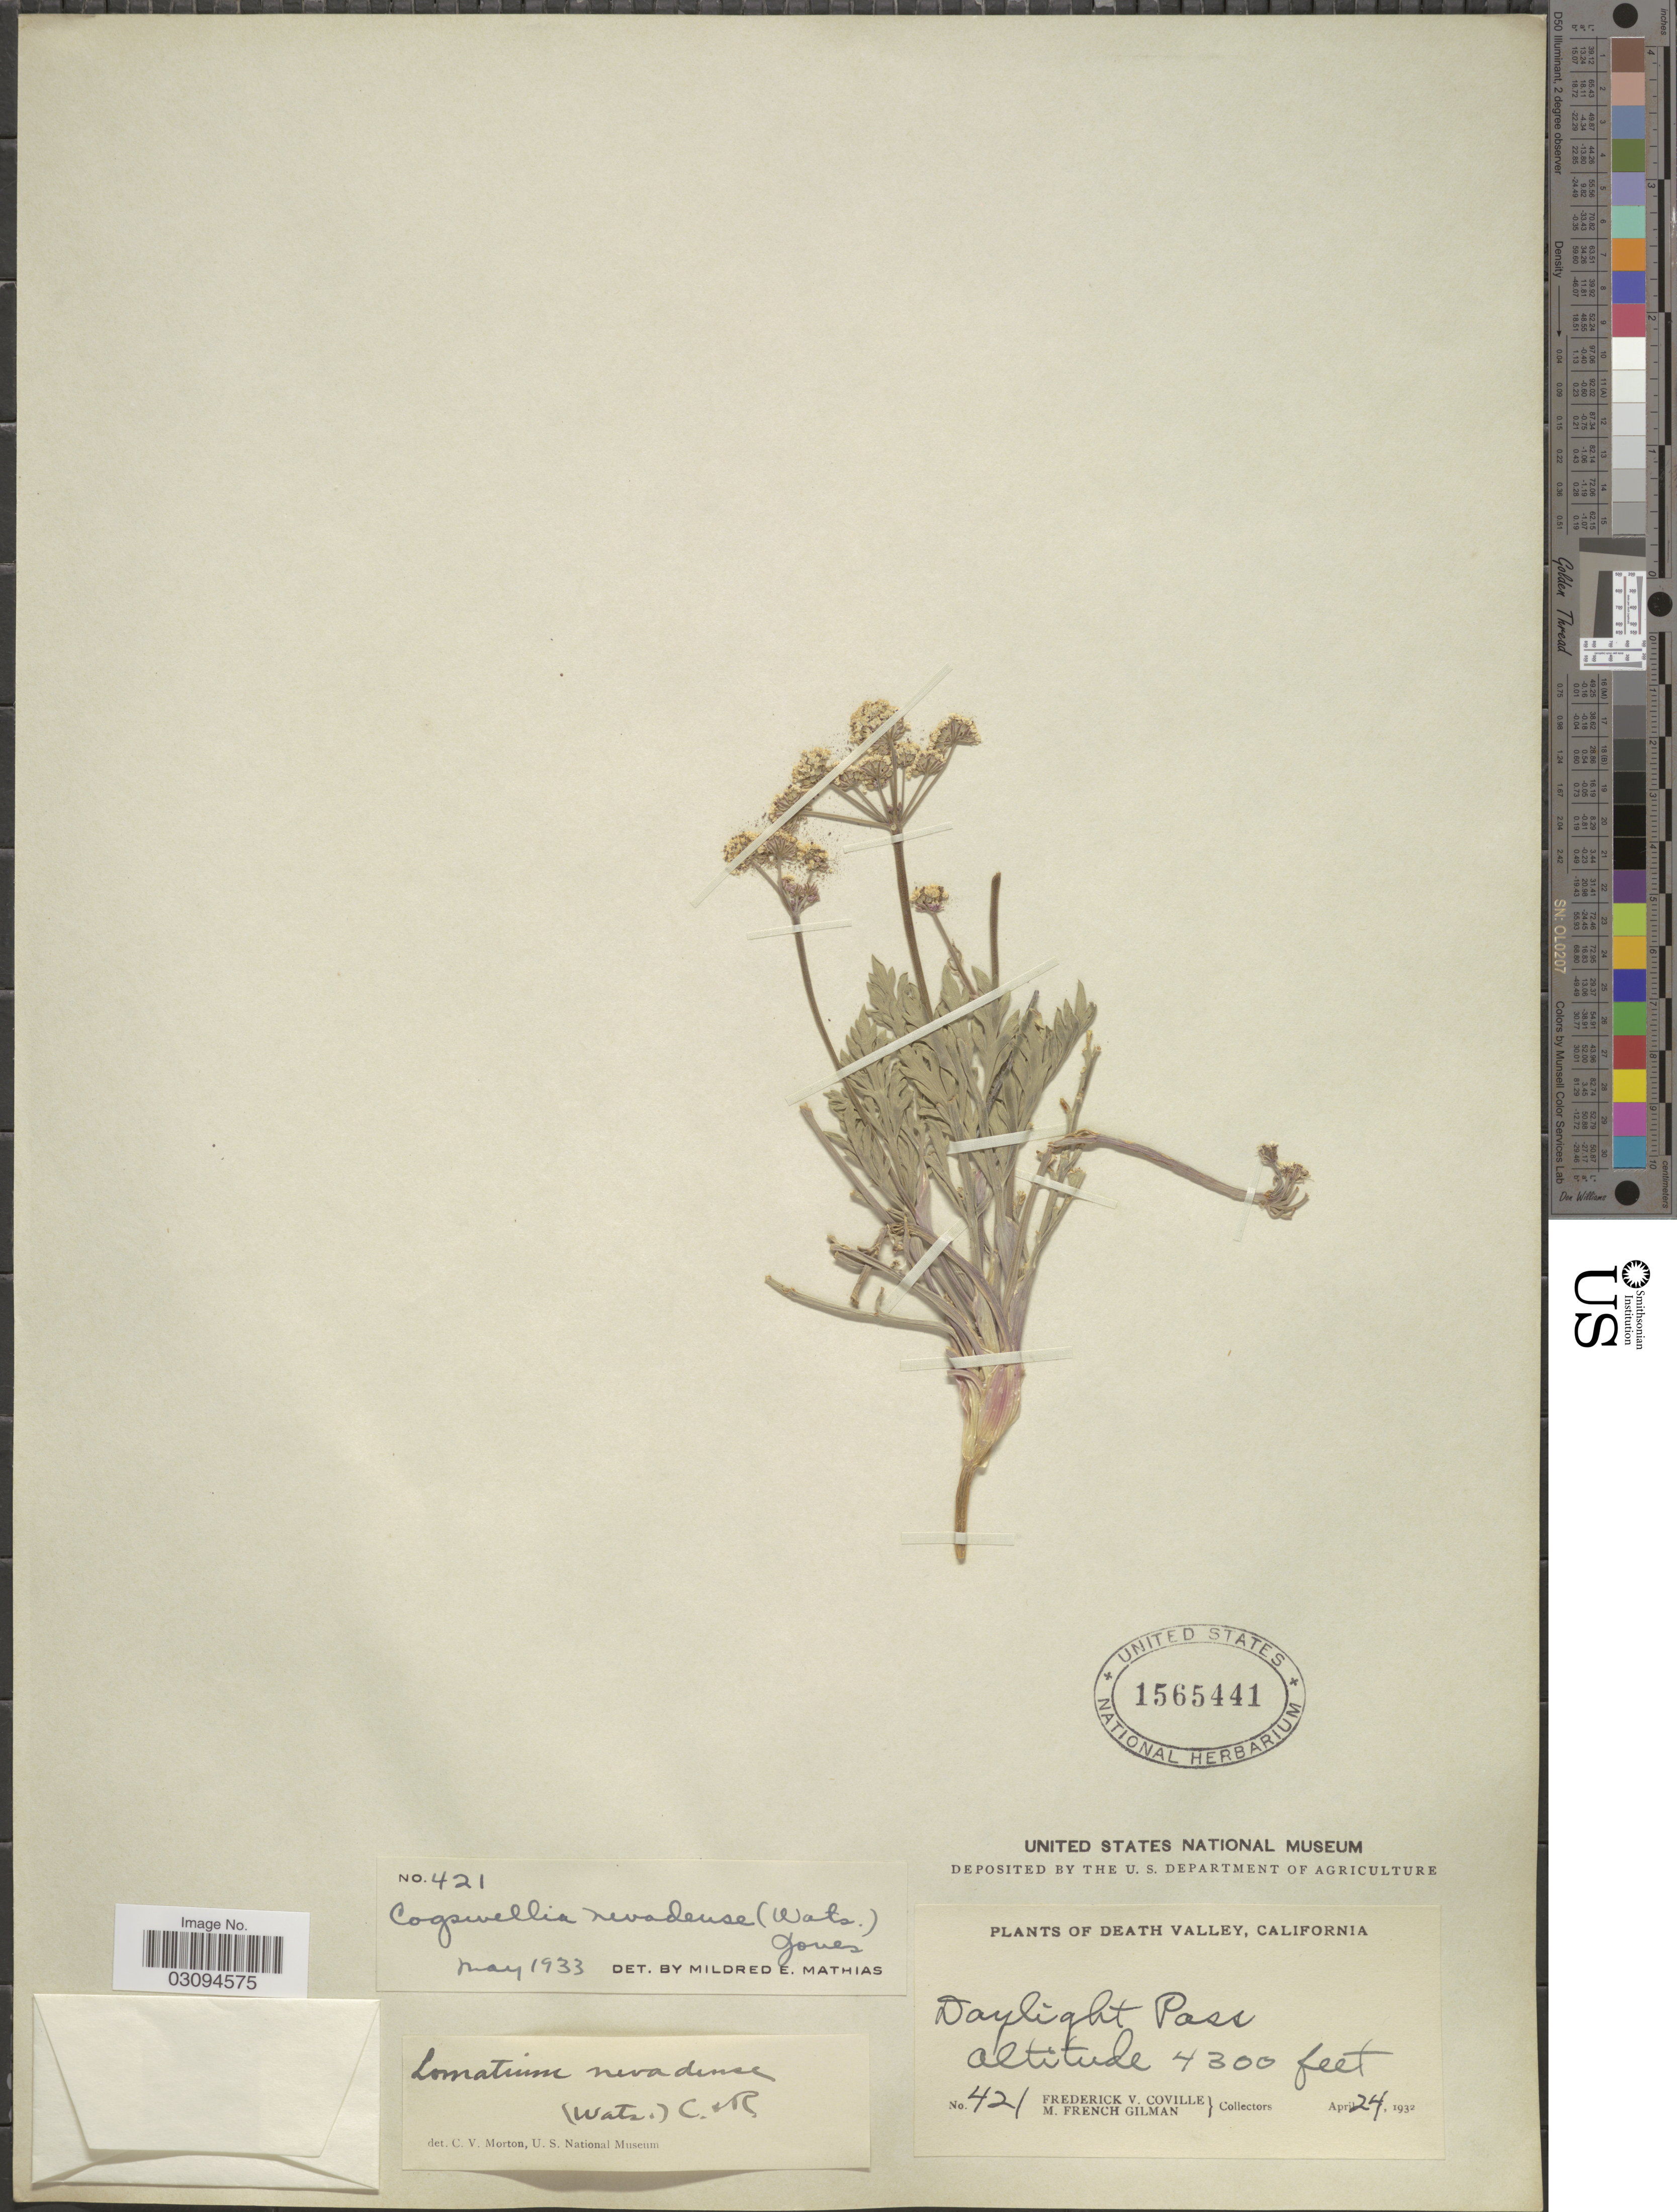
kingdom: Plantae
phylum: Tracheophyta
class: Magnoliopsida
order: Apiales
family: Apiaceae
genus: Lomatium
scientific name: Lomatium nevadense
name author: (S. Watson) J.M. Coult. & Rose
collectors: F. V. Coville & M. F. Gilman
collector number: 421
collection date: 1932-04-24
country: United States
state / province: California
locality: Death Valley. Daylight Pass.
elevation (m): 1311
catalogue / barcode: US 1565441